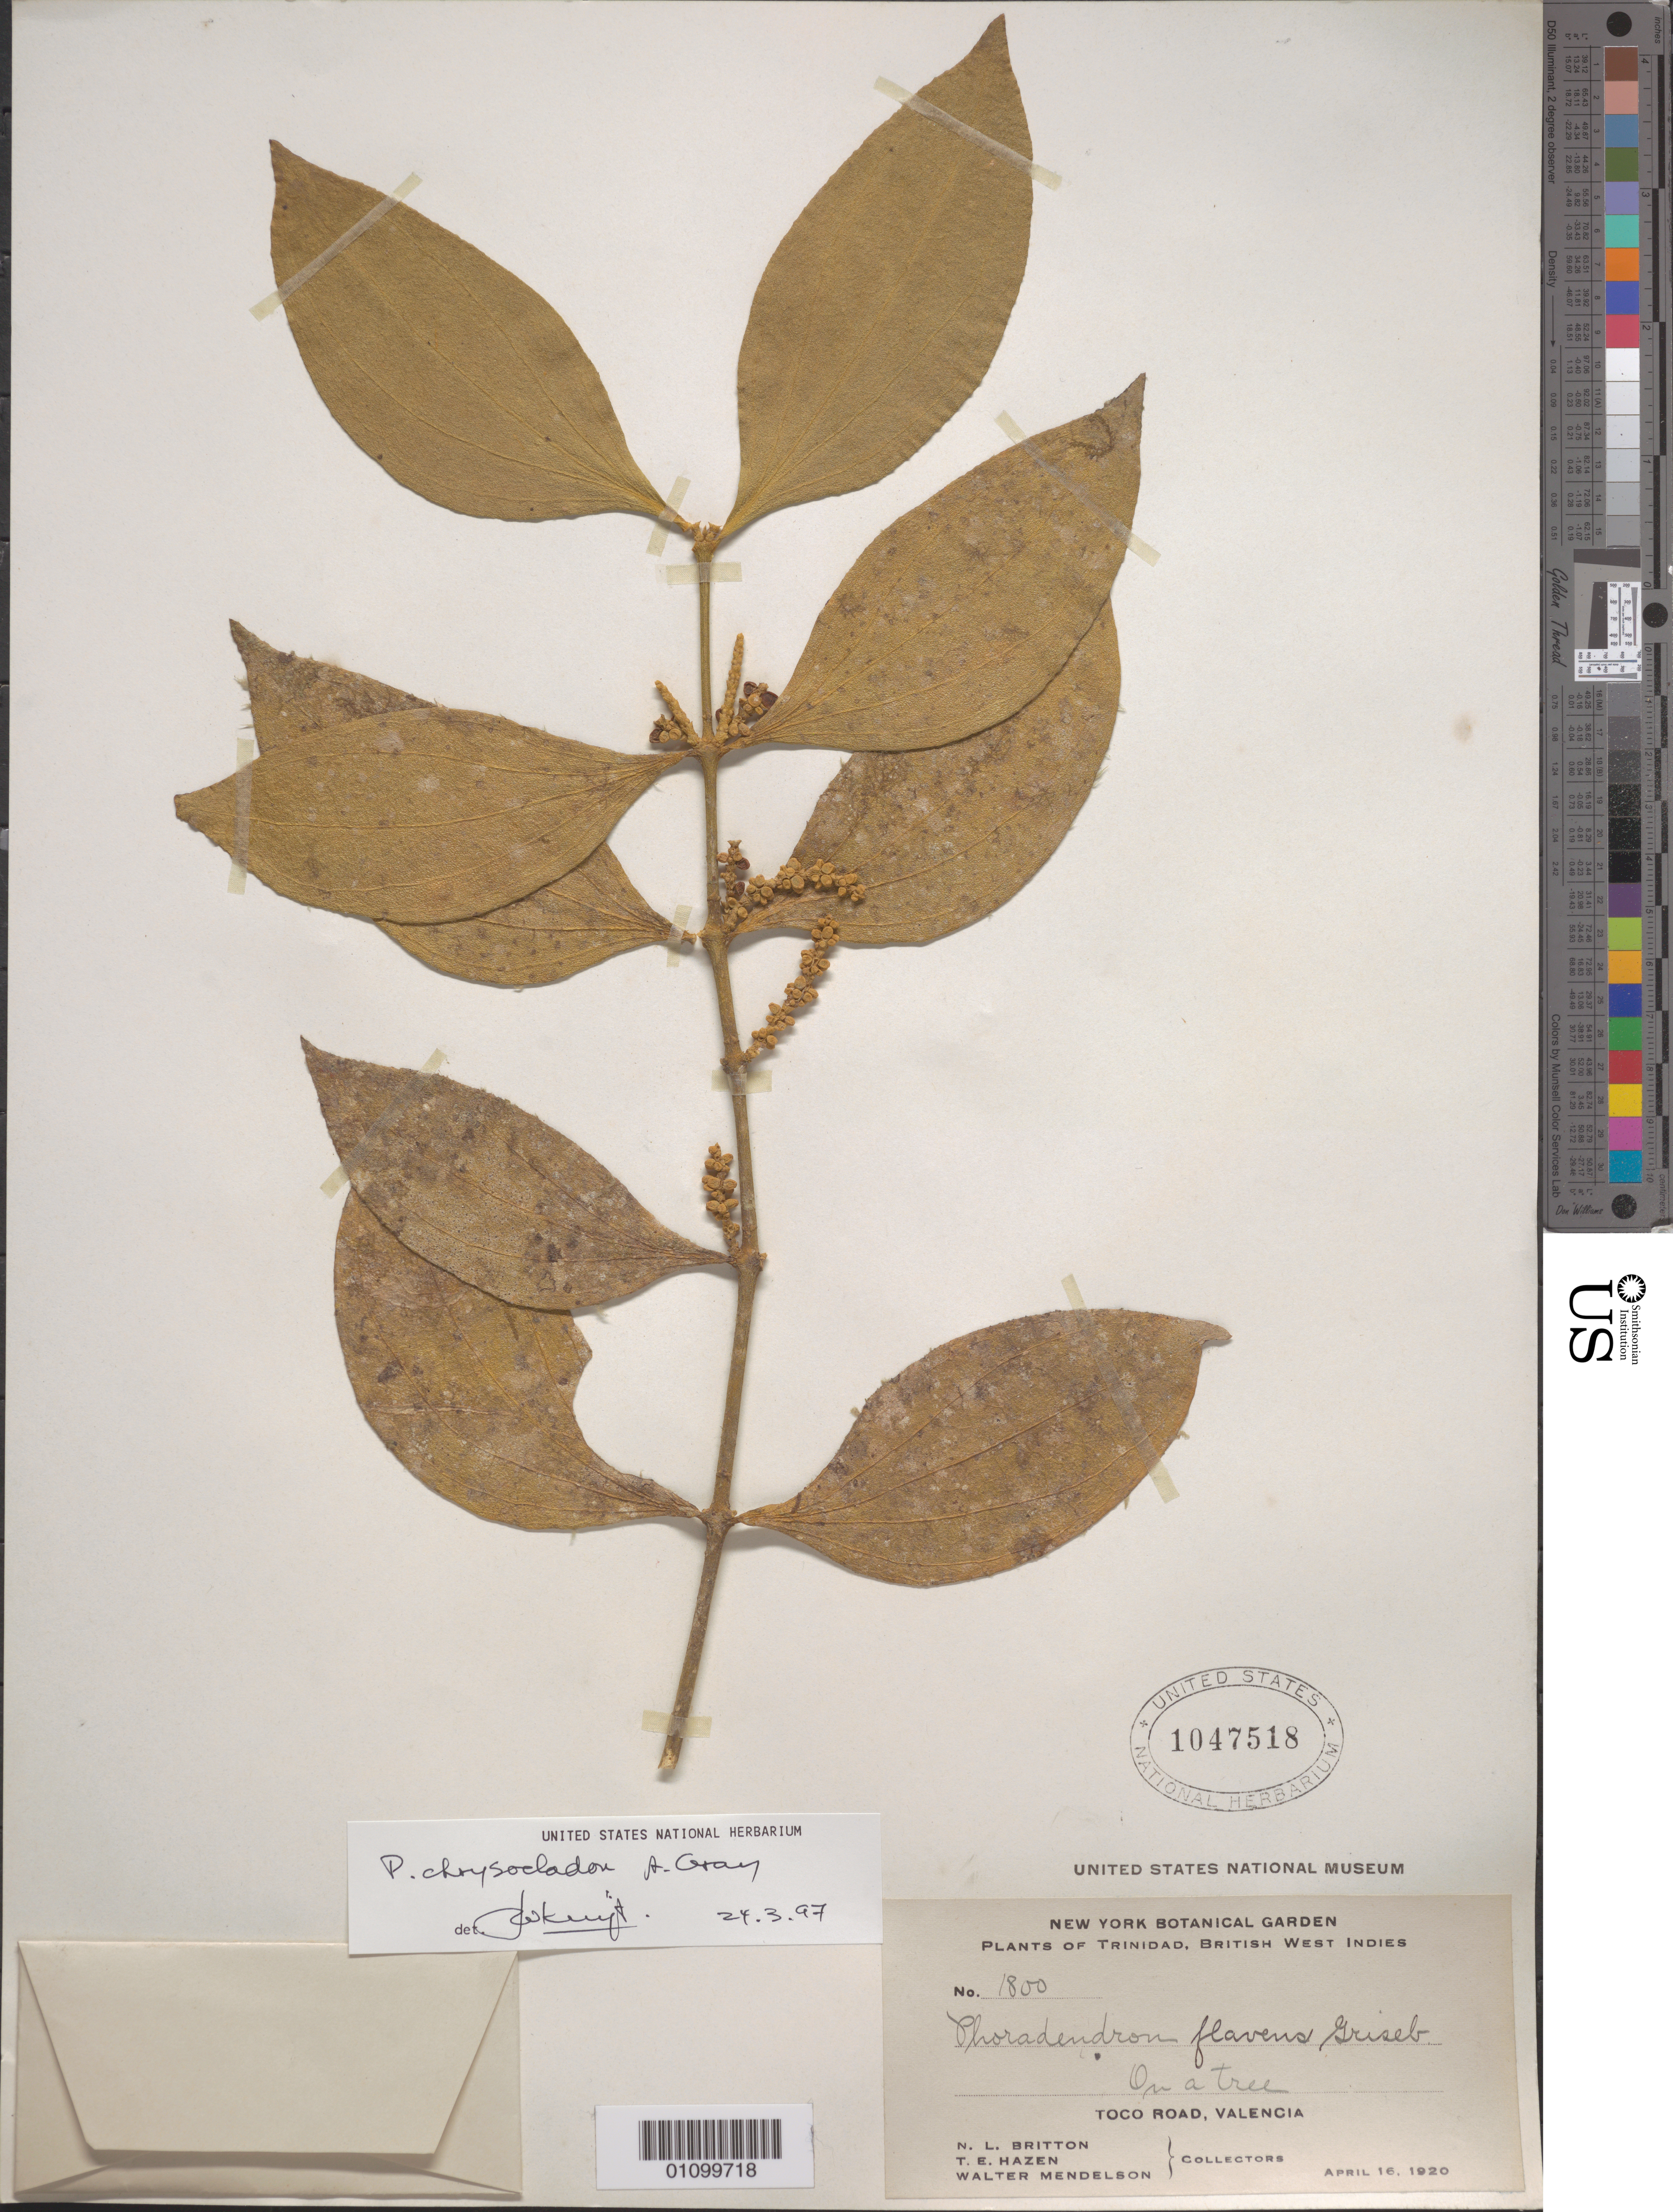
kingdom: Plantae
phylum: Tracheophyta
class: Magnoliopsida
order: Santalales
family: Viscaceae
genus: Phoradendron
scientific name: Phoradendron chrysocladon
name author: A. Gray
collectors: N. Britton, T. E. Hazen & W. Mendelson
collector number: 1800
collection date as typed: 16 Apr 1920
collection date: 1920-04-16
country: Trinidad and Tobago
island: Trinidad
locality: Toco Road, Valencia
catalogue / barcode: US 1047518